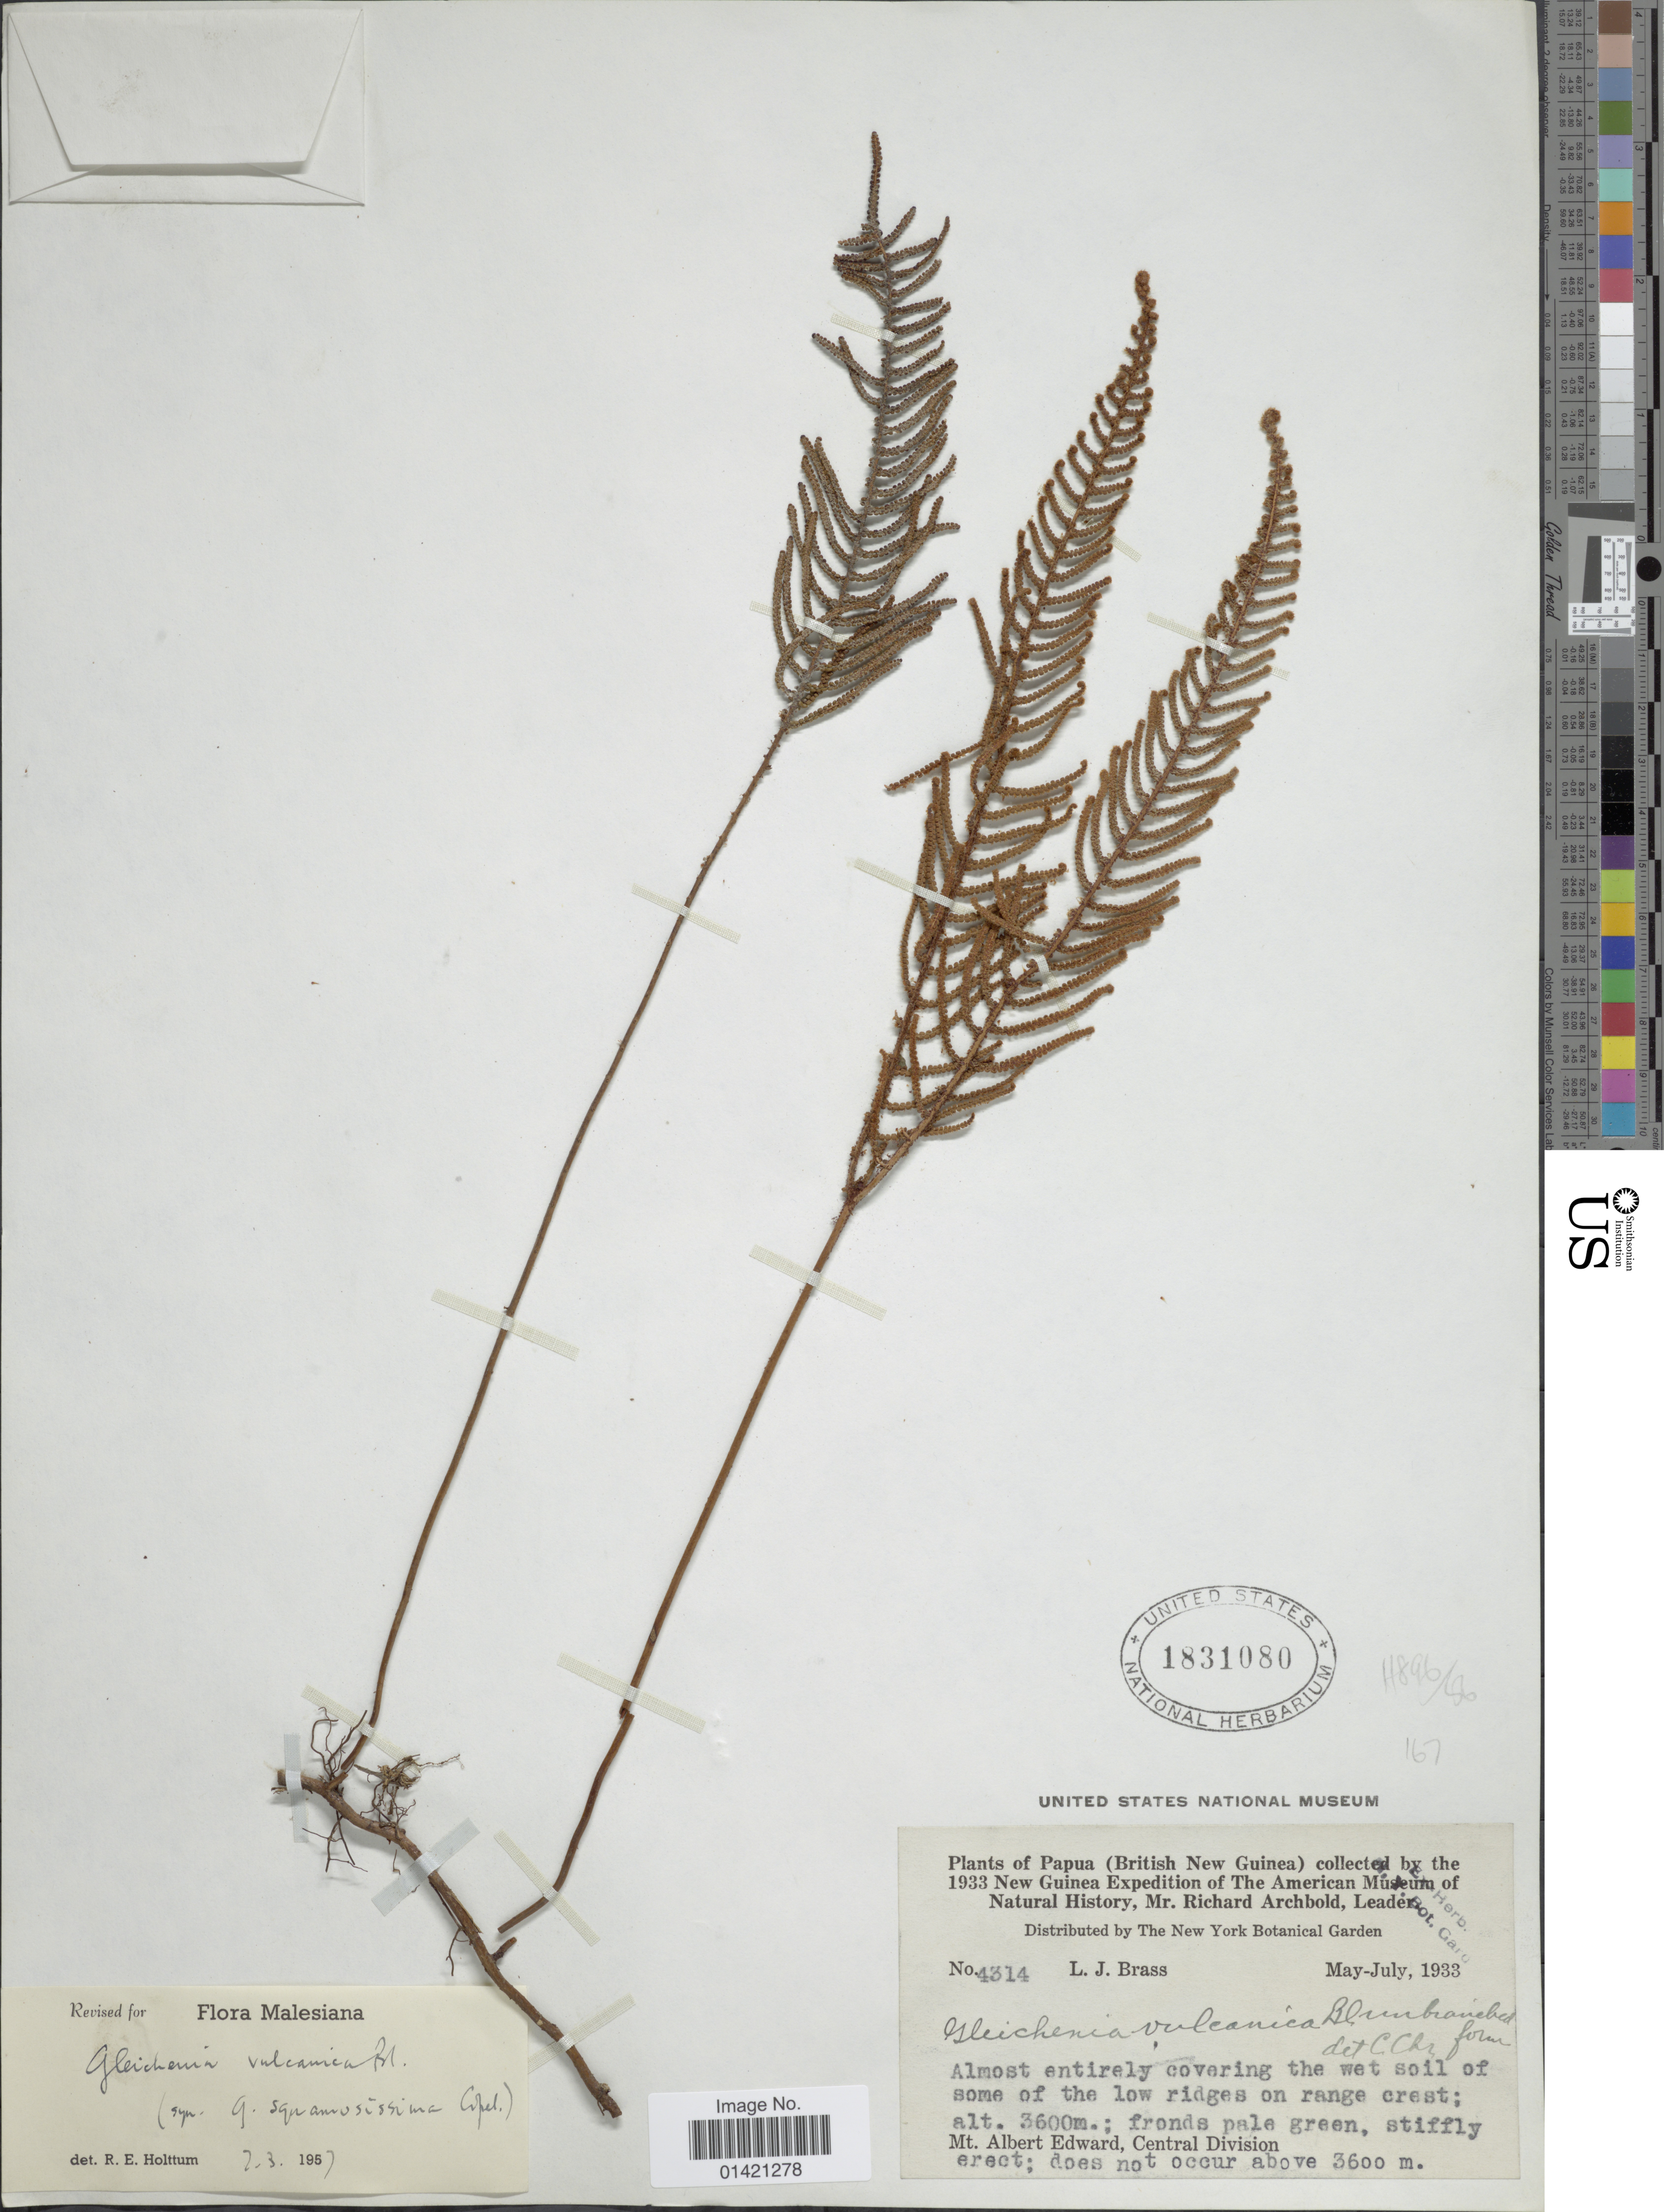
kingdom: Plantae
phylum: Tracheophyta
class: Polypodiopsida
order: Gleicheniales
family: Gleicheniaceae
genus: Gleichenia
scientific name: Gleichenia vulcanica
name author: Blume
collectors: L. J. Brass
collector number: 4314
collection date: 1933-05/1933-07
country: Papua New Guinea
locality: Papua (British New Guinea). Mt. Albert Edward, Central Division.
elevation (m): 3600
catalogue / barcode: US 1831080